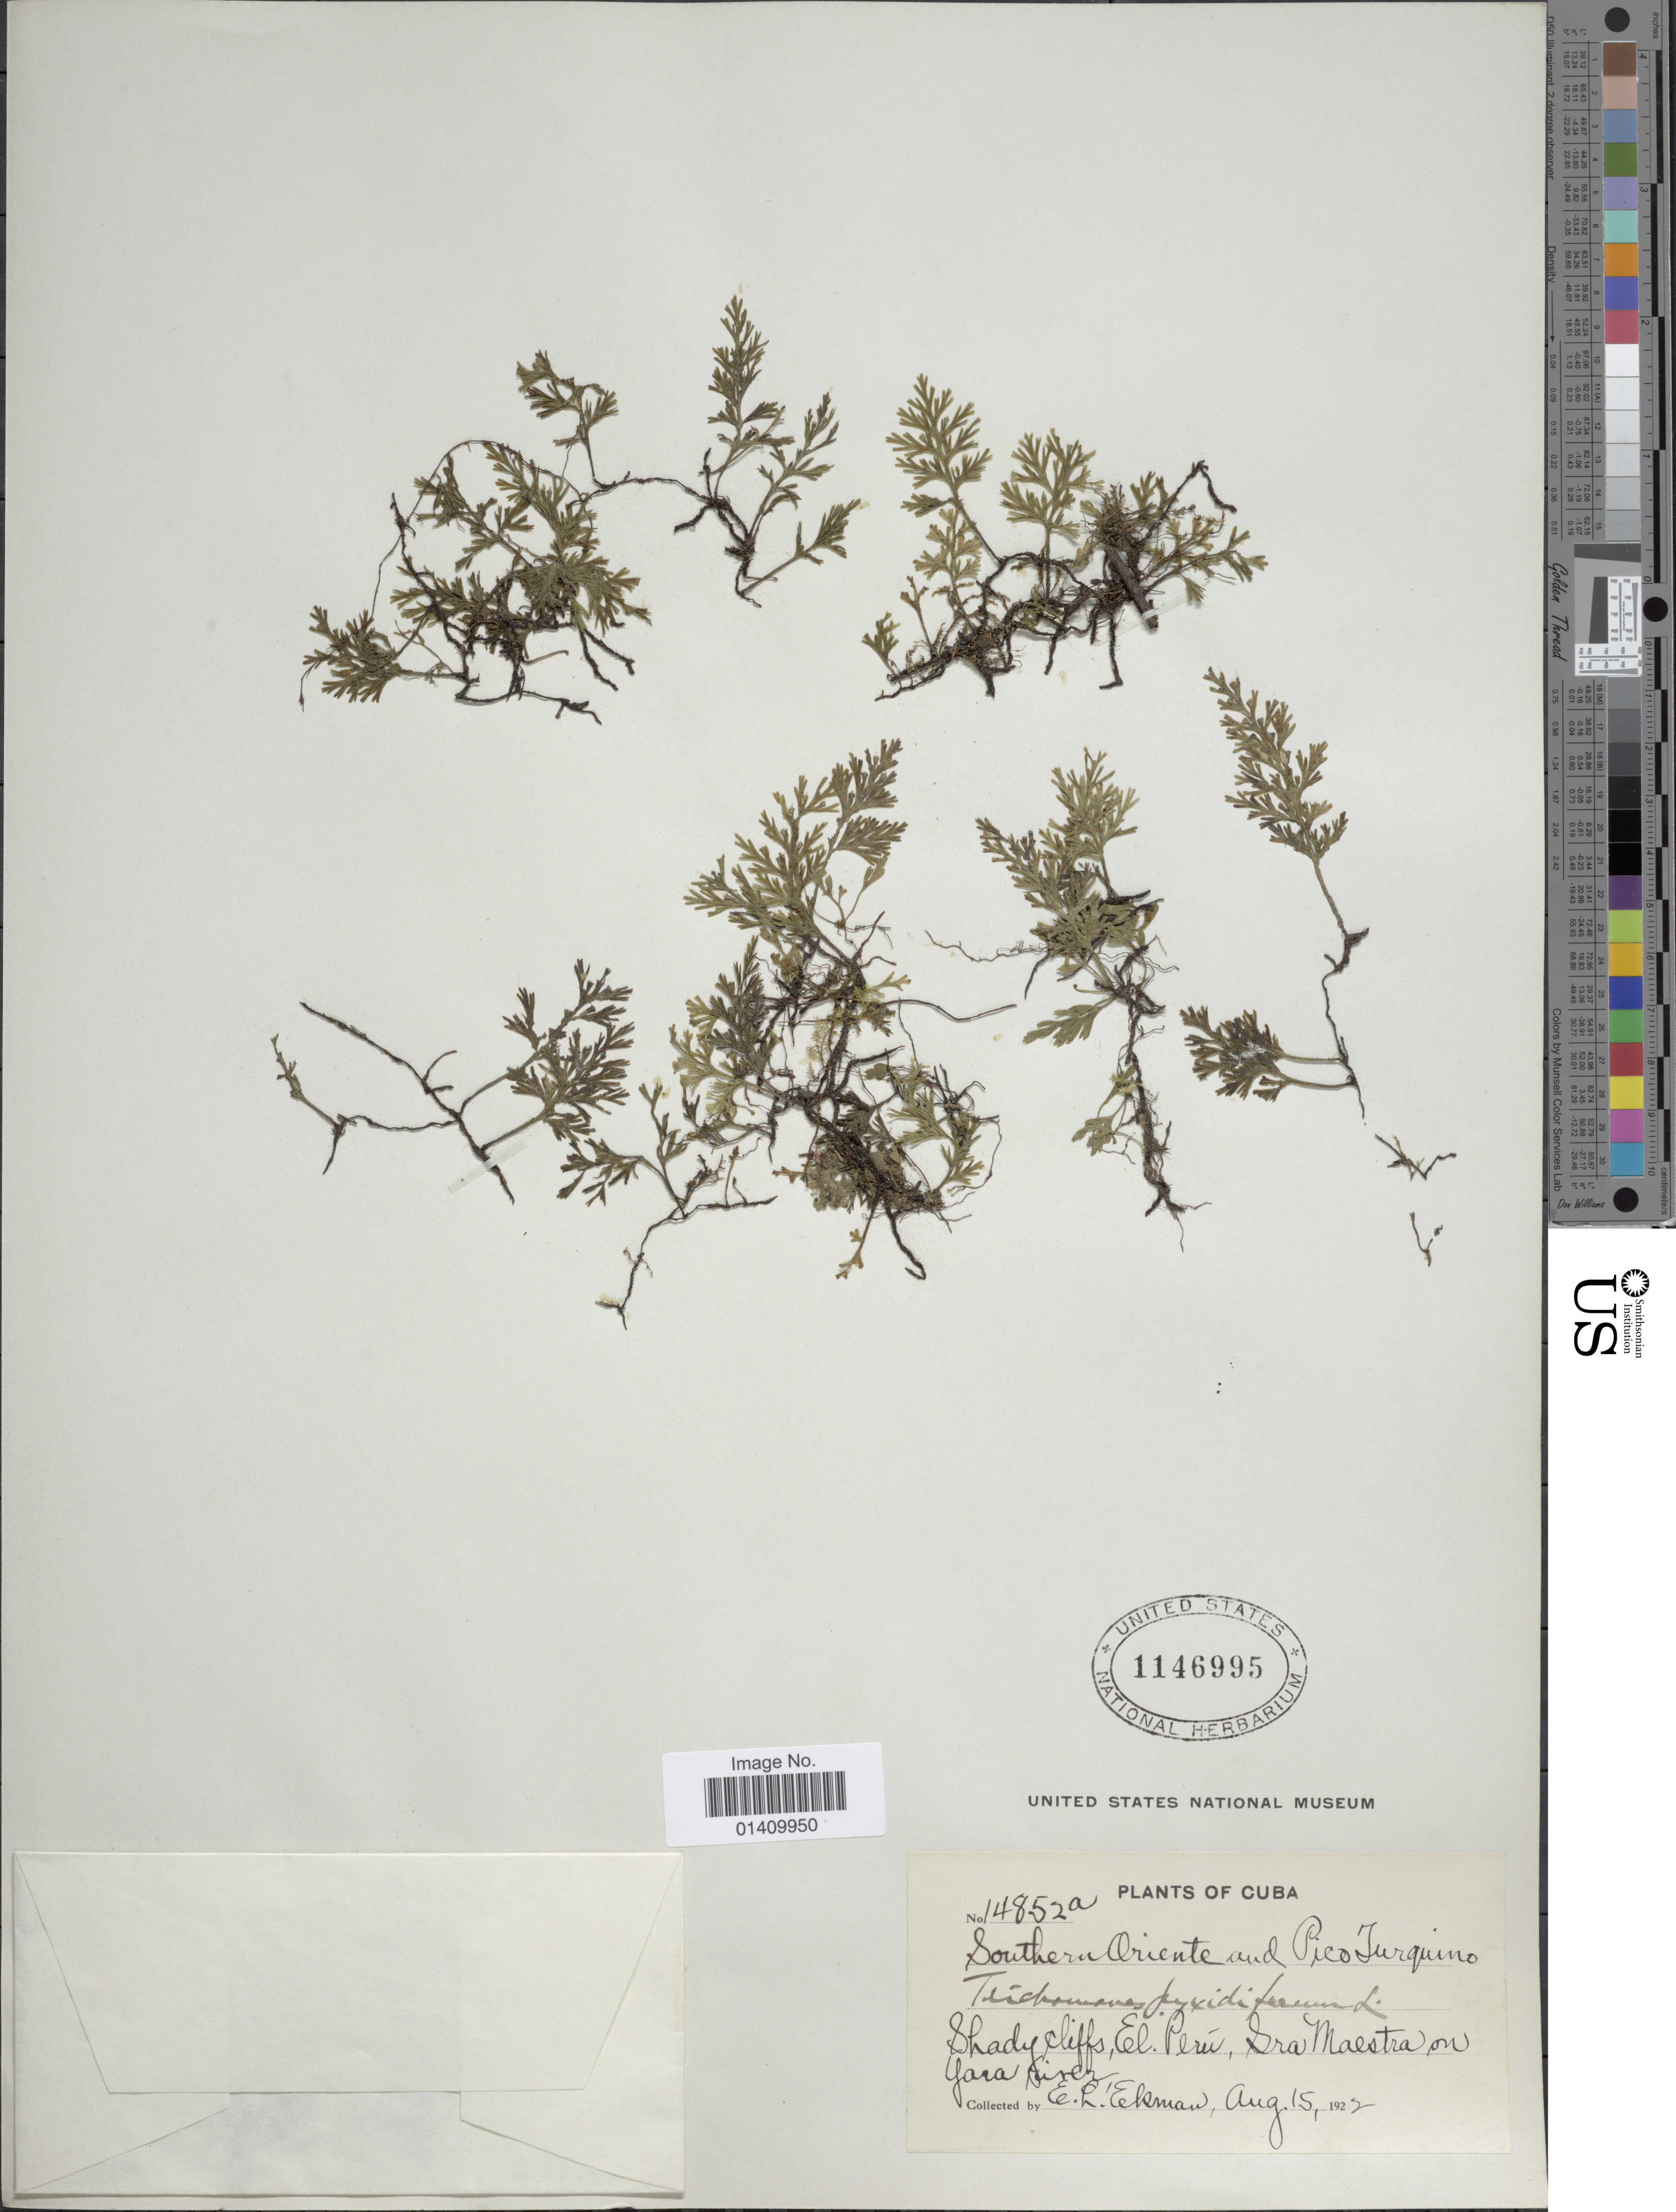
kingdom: Plantae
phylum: Tracheophyta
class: Polypodiopsida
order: Hymenophyllales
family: Hymenophyllaceae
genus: Polyphlebium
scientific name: Polyphlebium pyxidiferum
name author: (L.) Ebihara & Dubuisson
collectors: E. L. Ekman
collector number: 14852a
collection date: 1922-08-15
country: Cuba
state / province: Granma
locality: Southern Oriente and Pico Turquino shady cliffs El Perú, Sra Maestra on Yara river.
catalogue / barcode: US 1146995